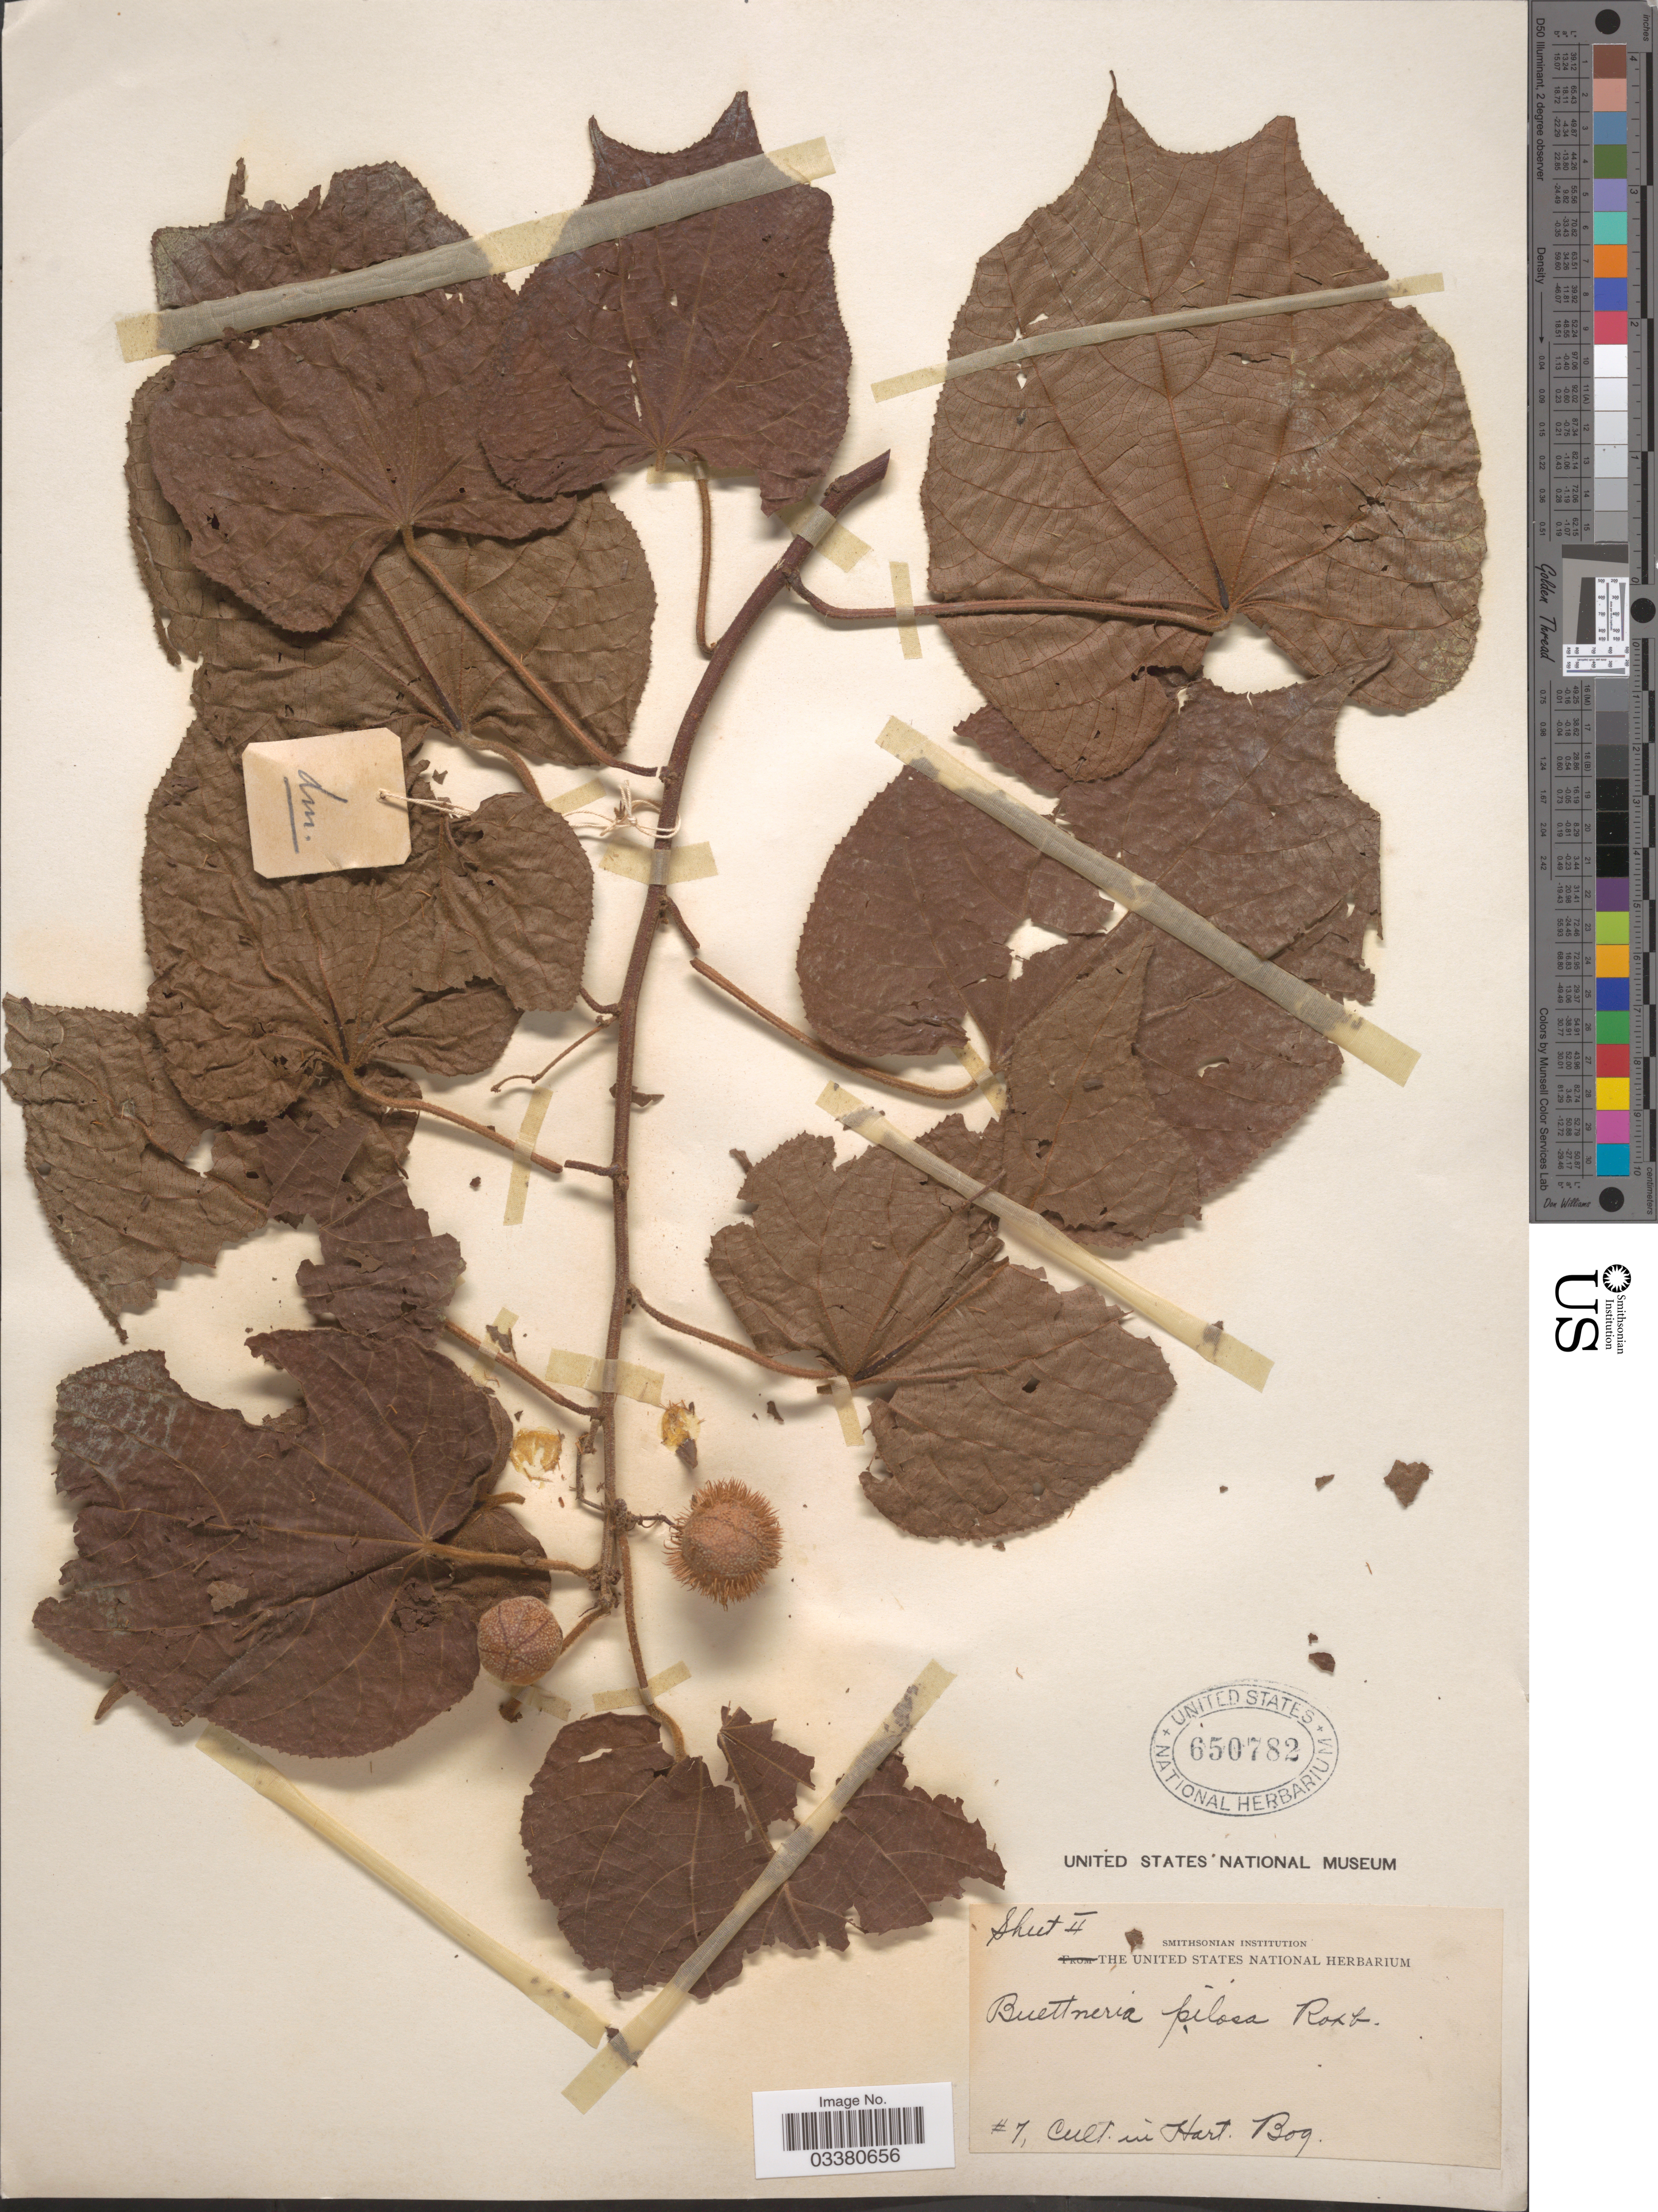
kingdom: Plantae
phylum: Tracheophyta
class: Magnoliopsida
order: Malvales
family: Malvaceae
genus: Byttneria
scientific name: Byttneria pilosa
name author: Roxb.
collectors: ex herb. United States National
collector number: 7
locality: Cult. in Hort. Bog.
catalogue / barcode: US 650782